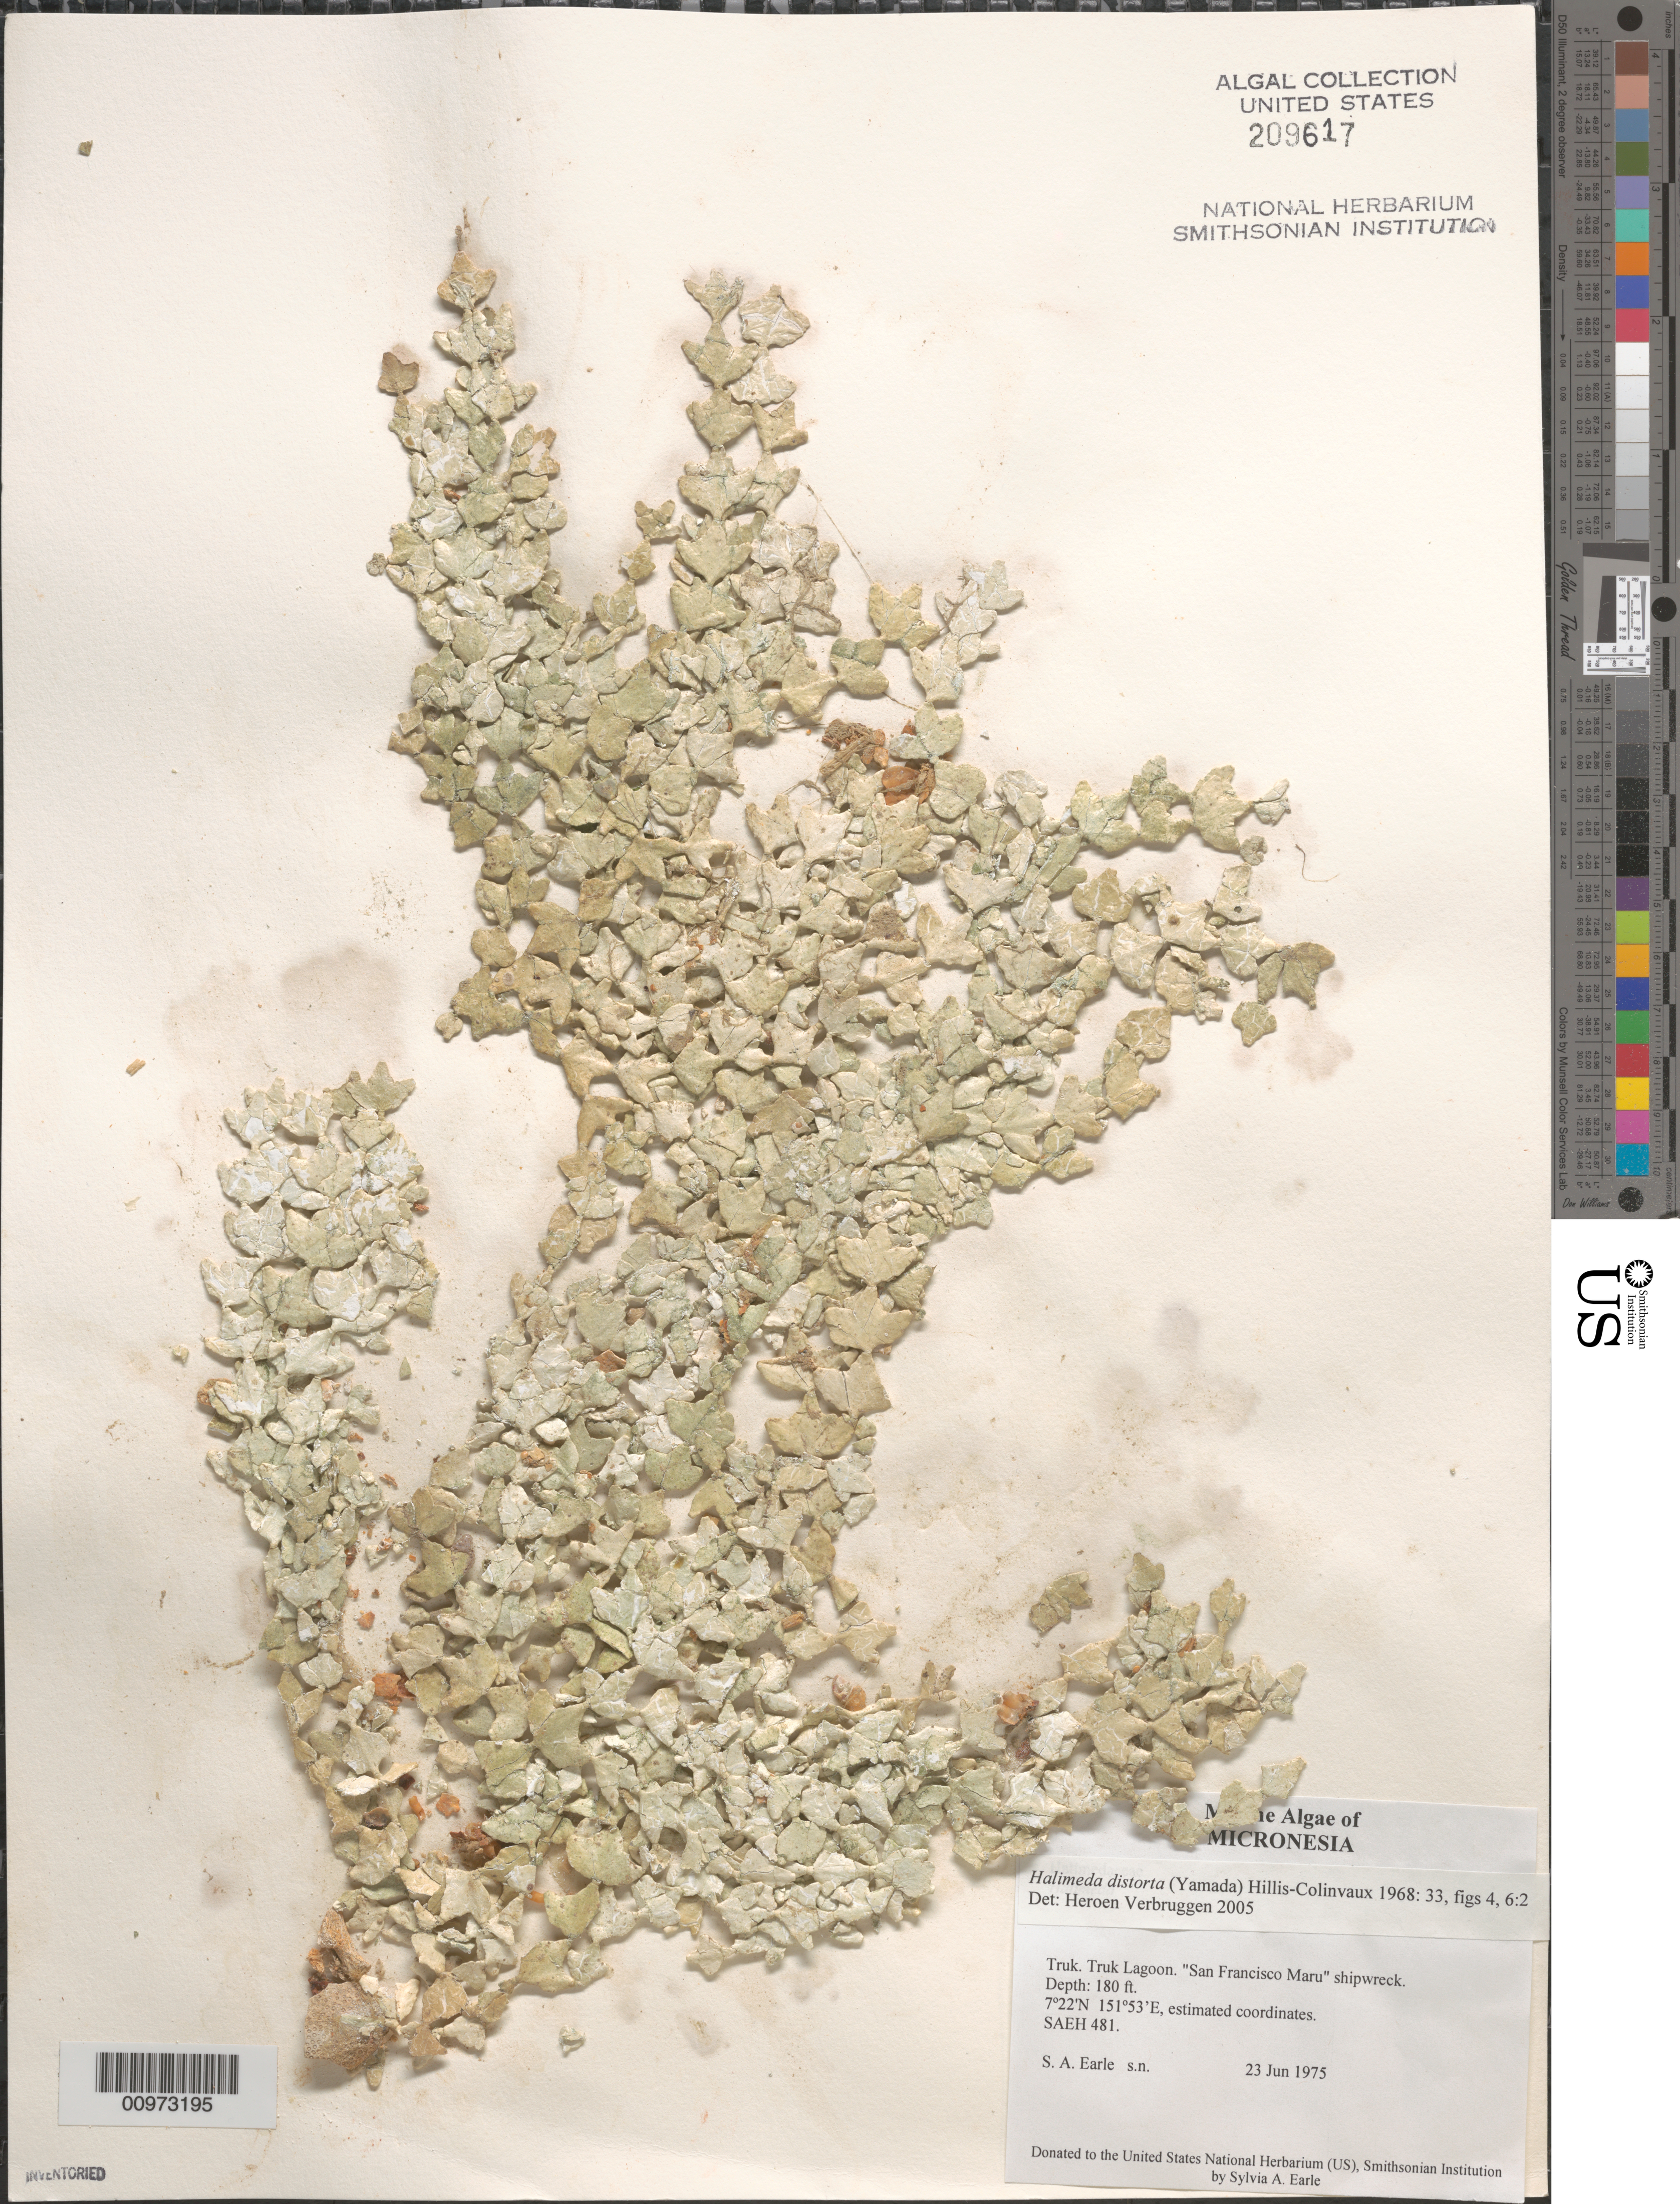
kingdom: Plantae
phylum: Chlorophyta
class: Ulvophyceae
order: Bryopsidales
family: Halimedaceae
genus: Halimeda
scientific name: Halimeda distorta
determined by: Verbruggen, H.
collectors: S. A. Earle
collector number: SAEH 481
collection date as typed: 23 Jun 1975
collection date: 1975-06-23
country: Micronesia, Federated States of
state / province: Truk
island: Truk (Chuuk) Is.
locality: Chuuk Lagoon (Truk Lagoon), San Francisco Maru shipwreck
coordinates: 7 22'N, 151 53'E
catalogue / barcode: US 209617